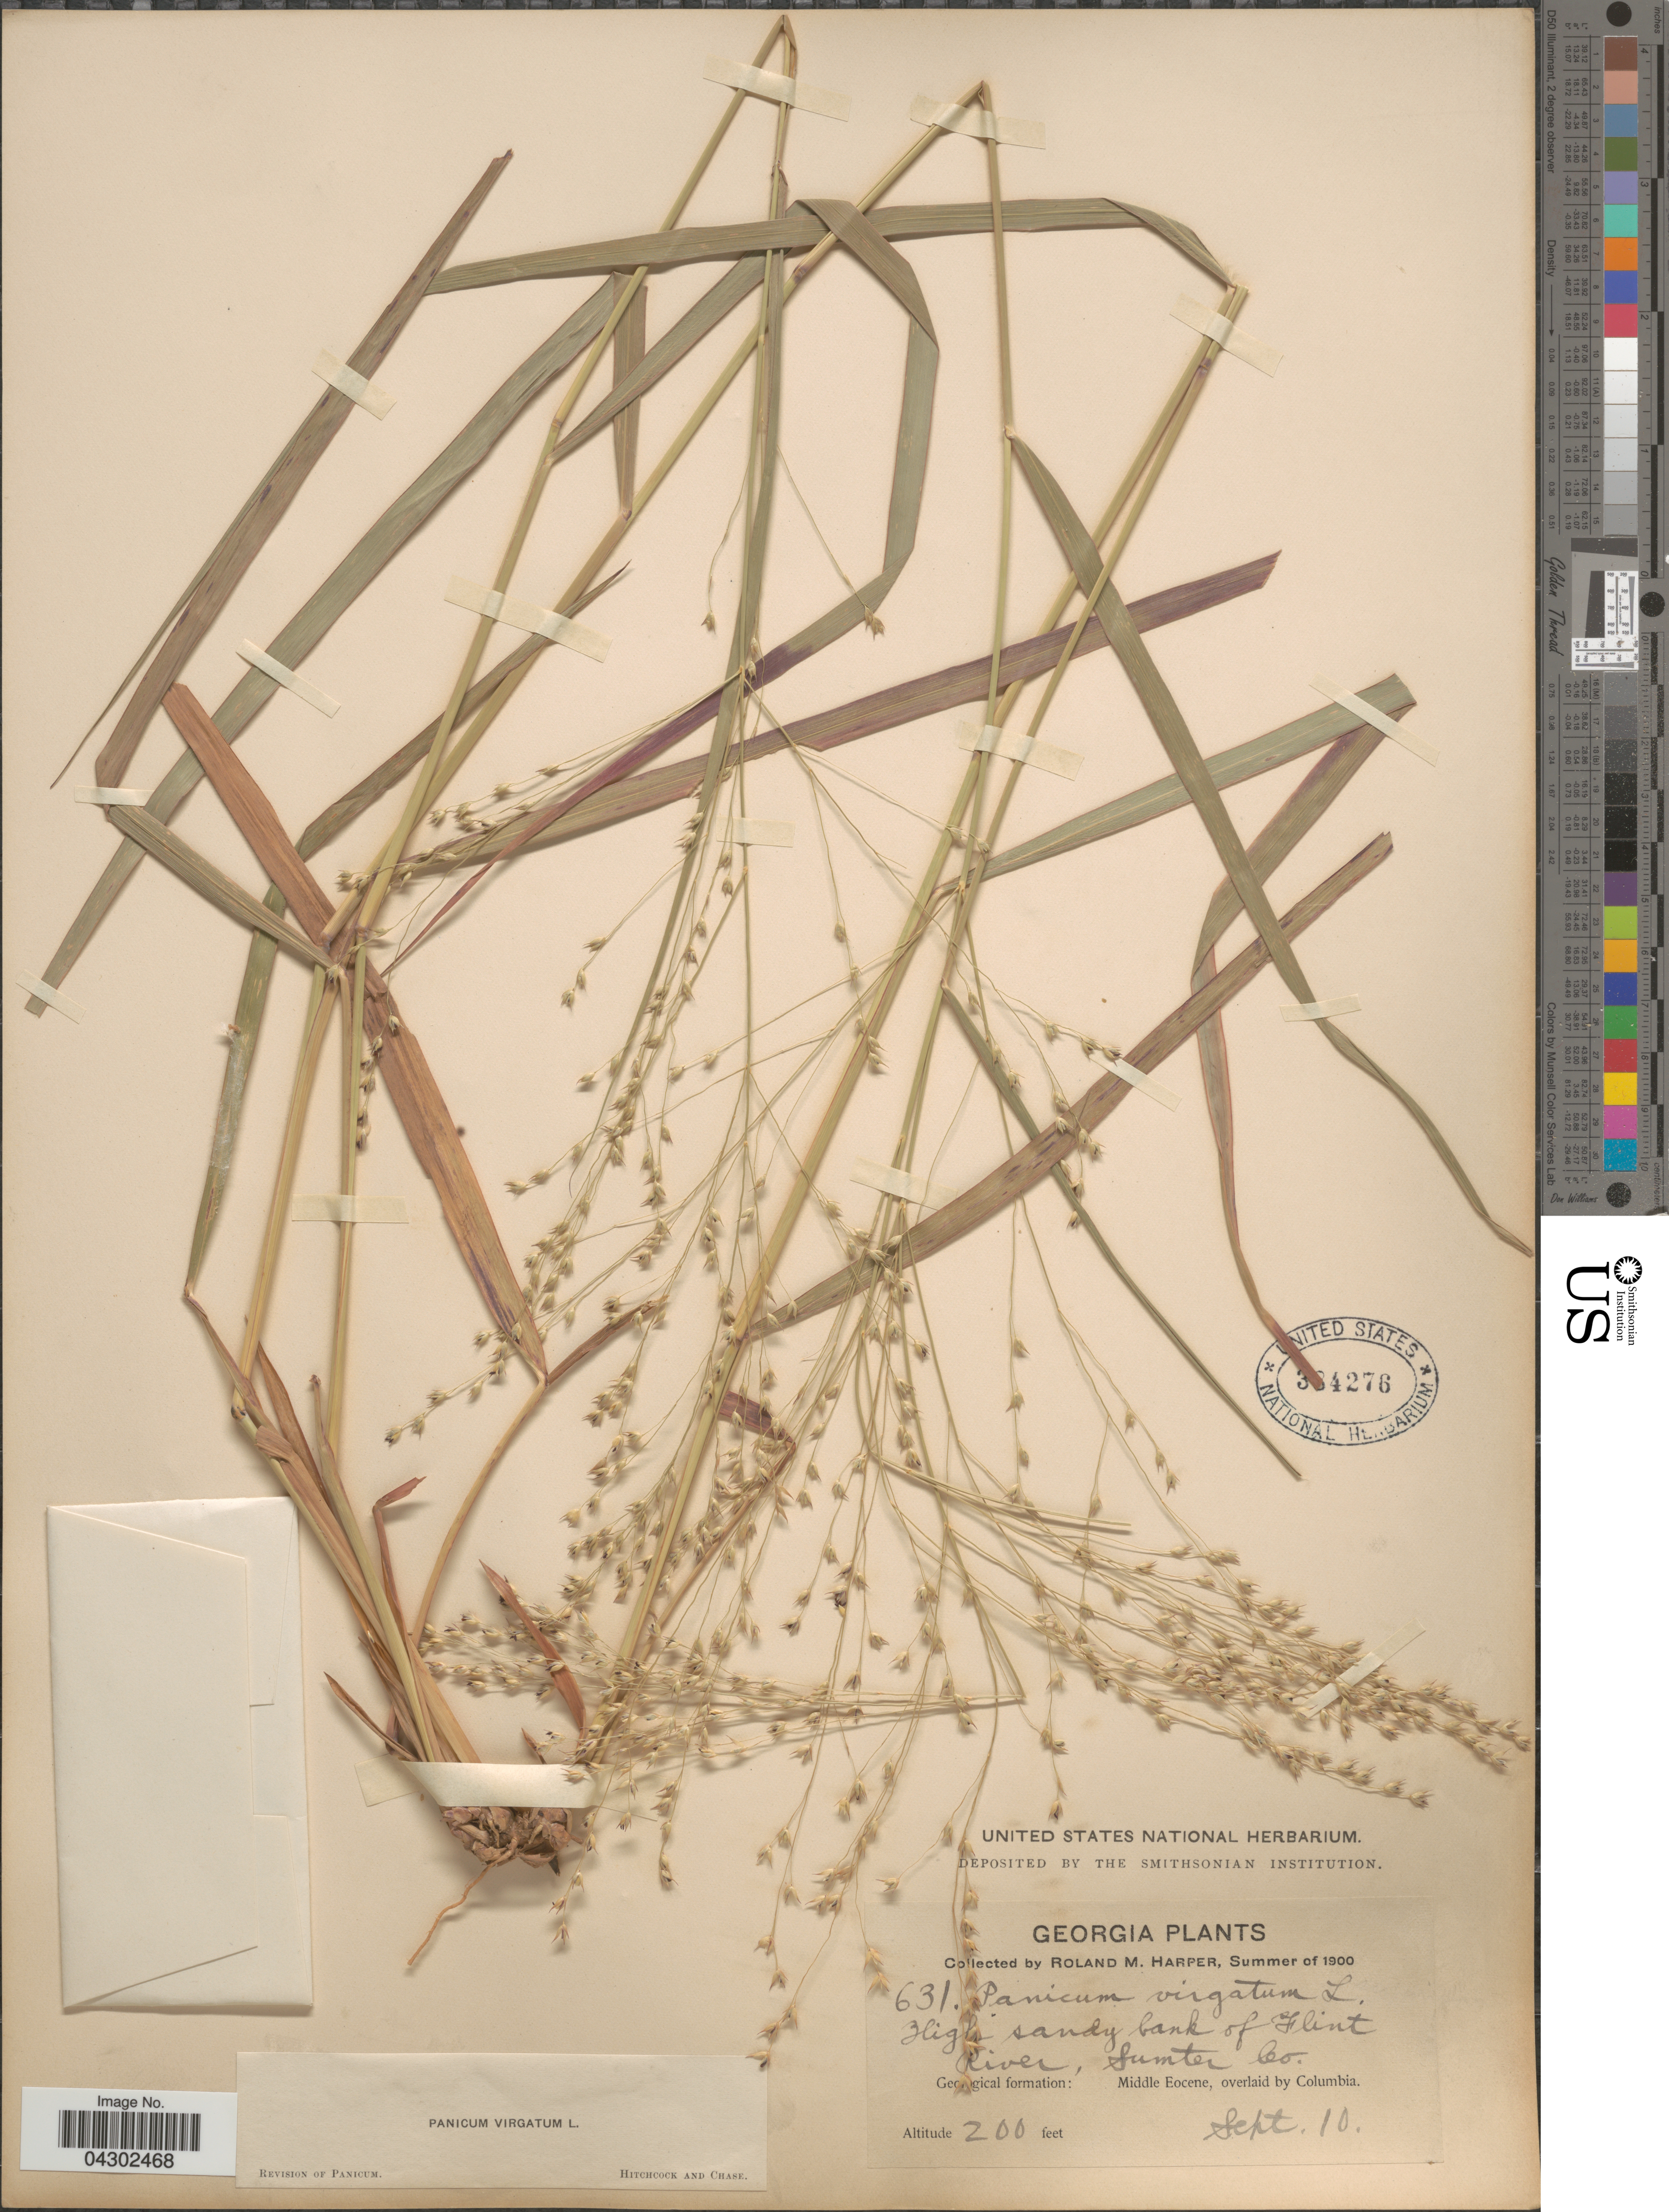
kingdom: Plantae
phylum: Tracheophyta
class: Liliopsida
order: Poales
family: Poaceae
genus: Panicum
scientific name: Panicum virgatum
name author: L.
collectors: R. M. Harper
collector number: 631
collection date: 1900-09-10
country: United States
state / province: Georgia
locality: High sandy bank of Flint River, Sumter Co. Geological formation: Middle Eocene, ovelaid by Lafayette.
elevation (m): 61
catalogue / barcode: US 384276